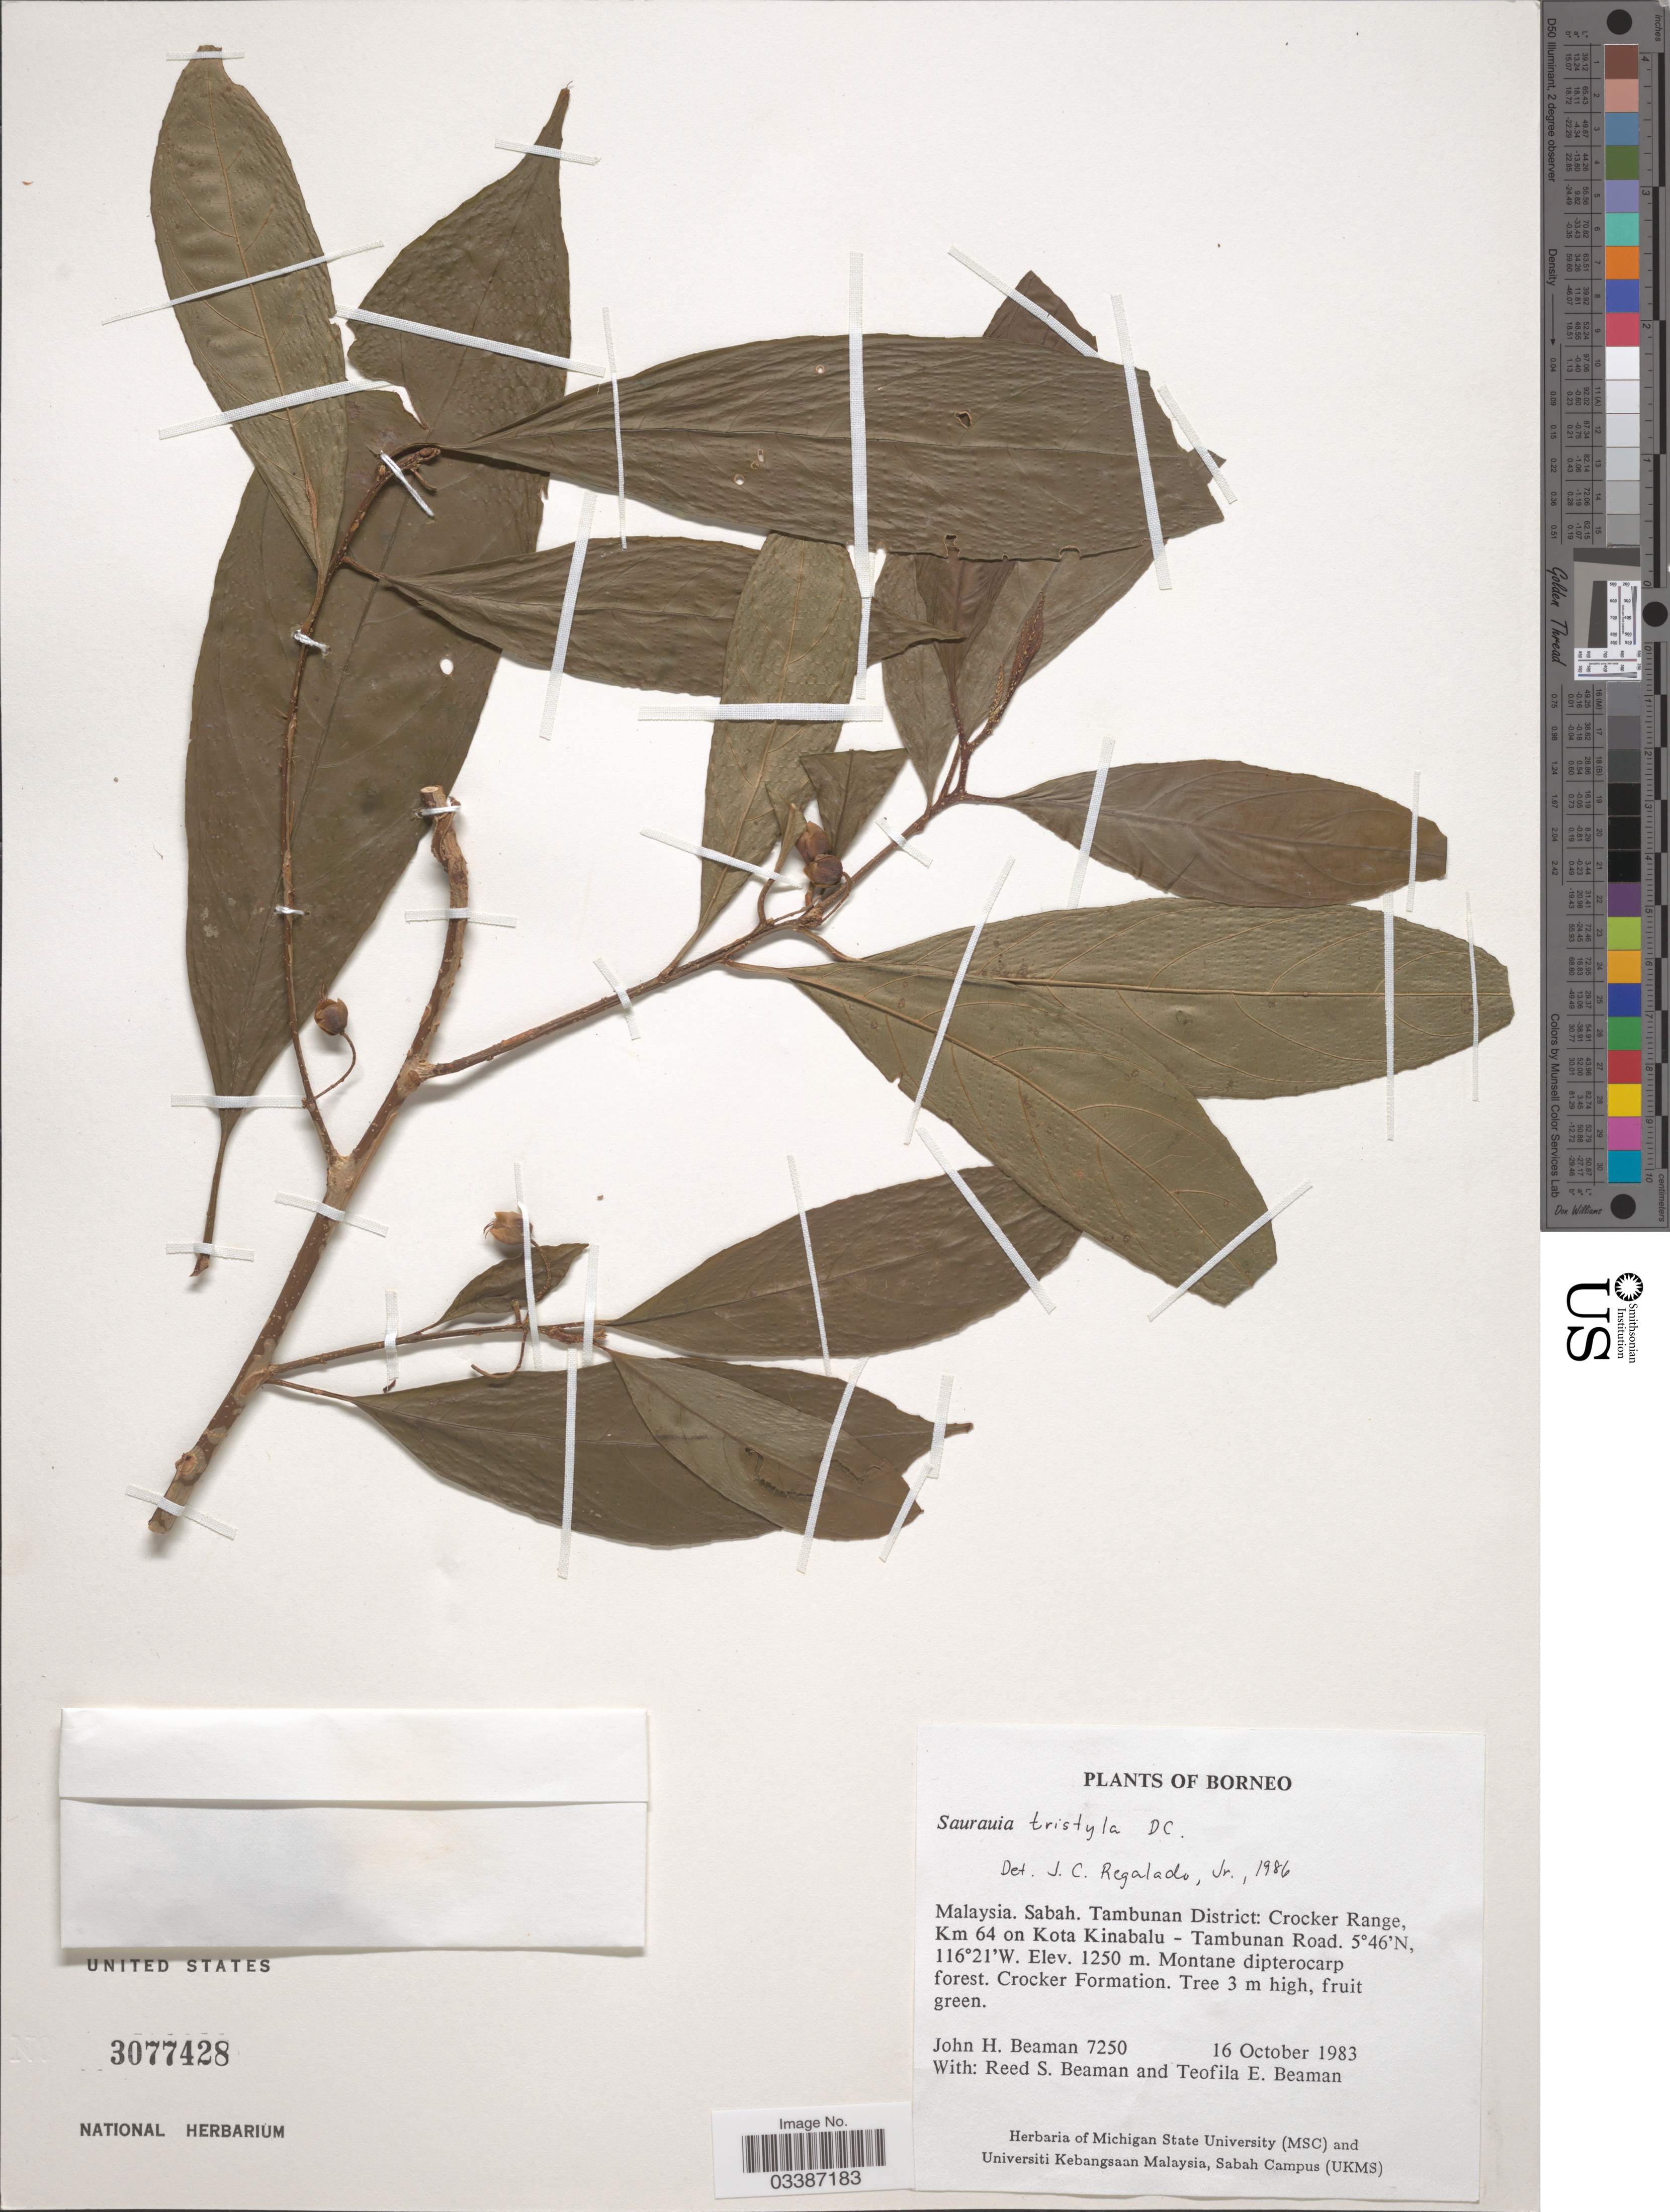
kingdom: Plantae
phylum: Tracheophyta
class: Magnoliopsida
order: Ericales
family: Actinidiaceae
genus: Saurauia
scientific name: Saurauia tristyla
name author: DC.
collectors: J. H. Beaman, R. S. Beaman & T. E. Beaman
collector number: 7250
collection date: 1983-10-16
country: Malaysia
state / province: Sabah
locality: Borneo. Tambunan District: Crocker Range, Km 64 on Kota Kinabalu - Tambunan Road. Montane dipterocarp forest. Crocker Formation.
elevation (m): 1250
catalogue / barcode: US 3077428